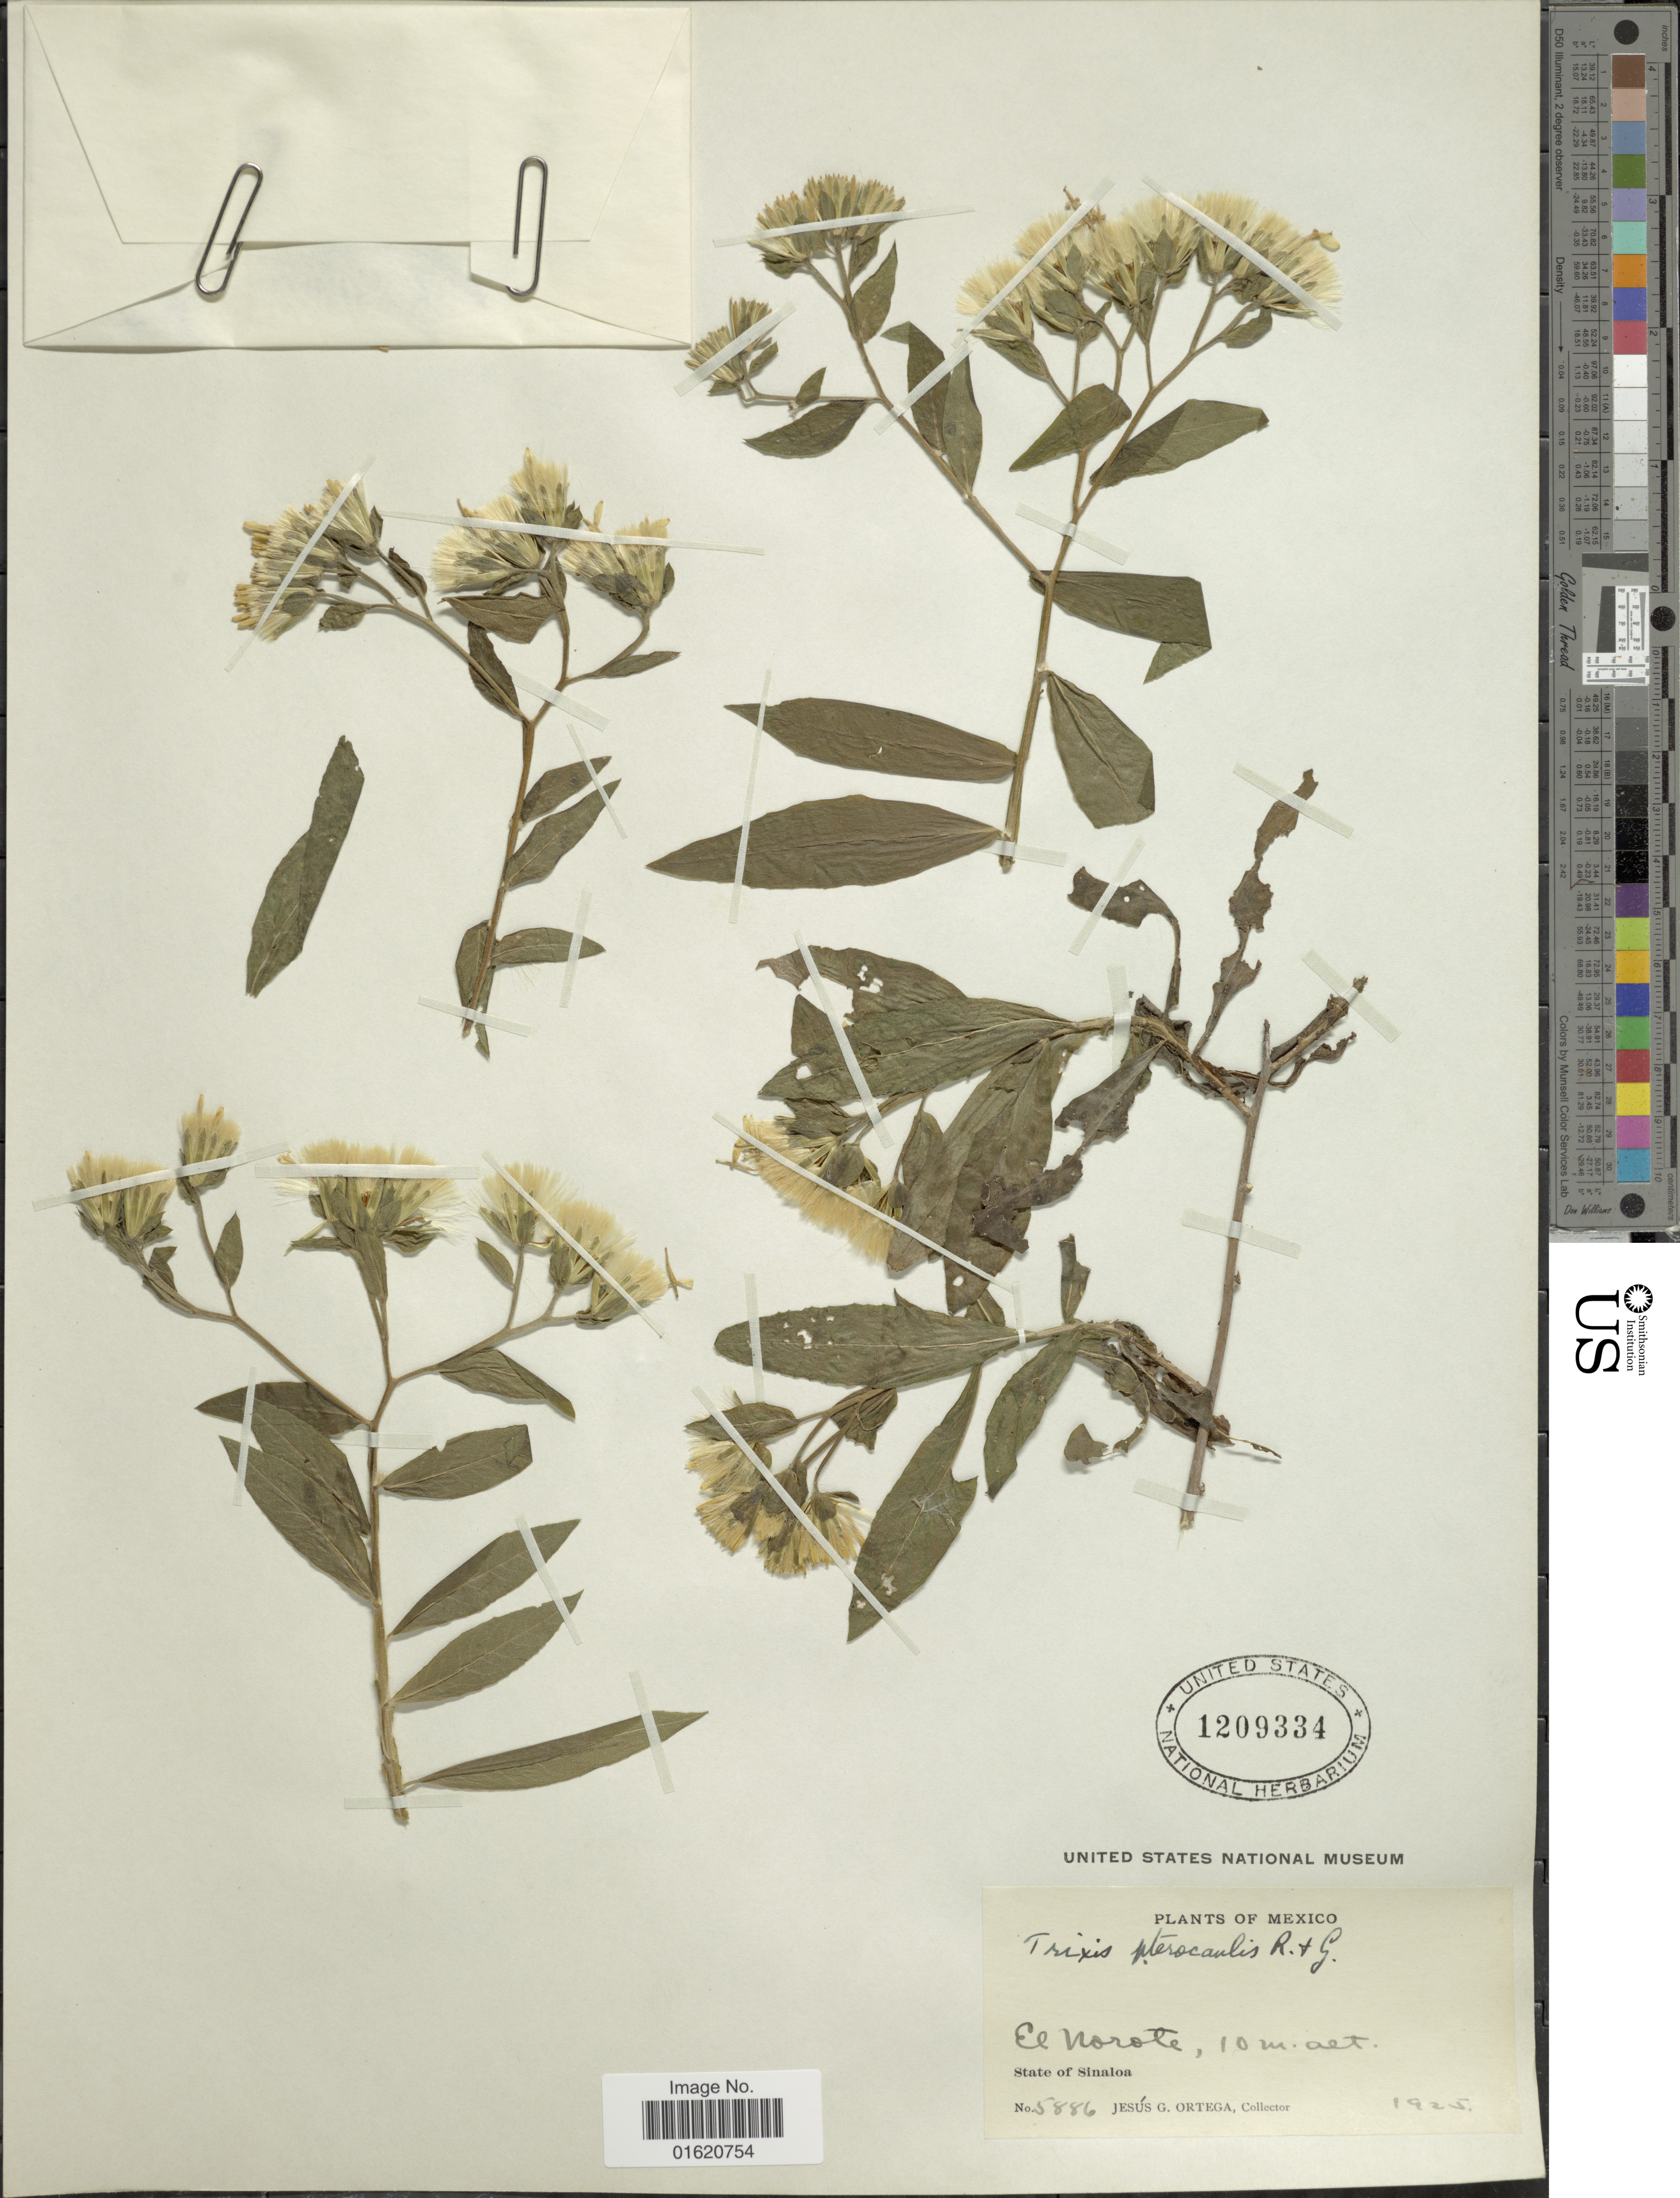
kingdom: Plantae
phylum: Tracheophyta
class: Magnoliopsida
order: Asterales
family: Asteraceae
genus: Trixis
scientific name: Trixis pterocaulis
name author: B.L. Rob. & Greenm.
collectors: J. Ortega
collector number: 5886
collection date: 1925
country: Mexico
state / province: Sinaloa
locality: El Norote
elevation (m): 10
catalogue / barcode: US 1209334